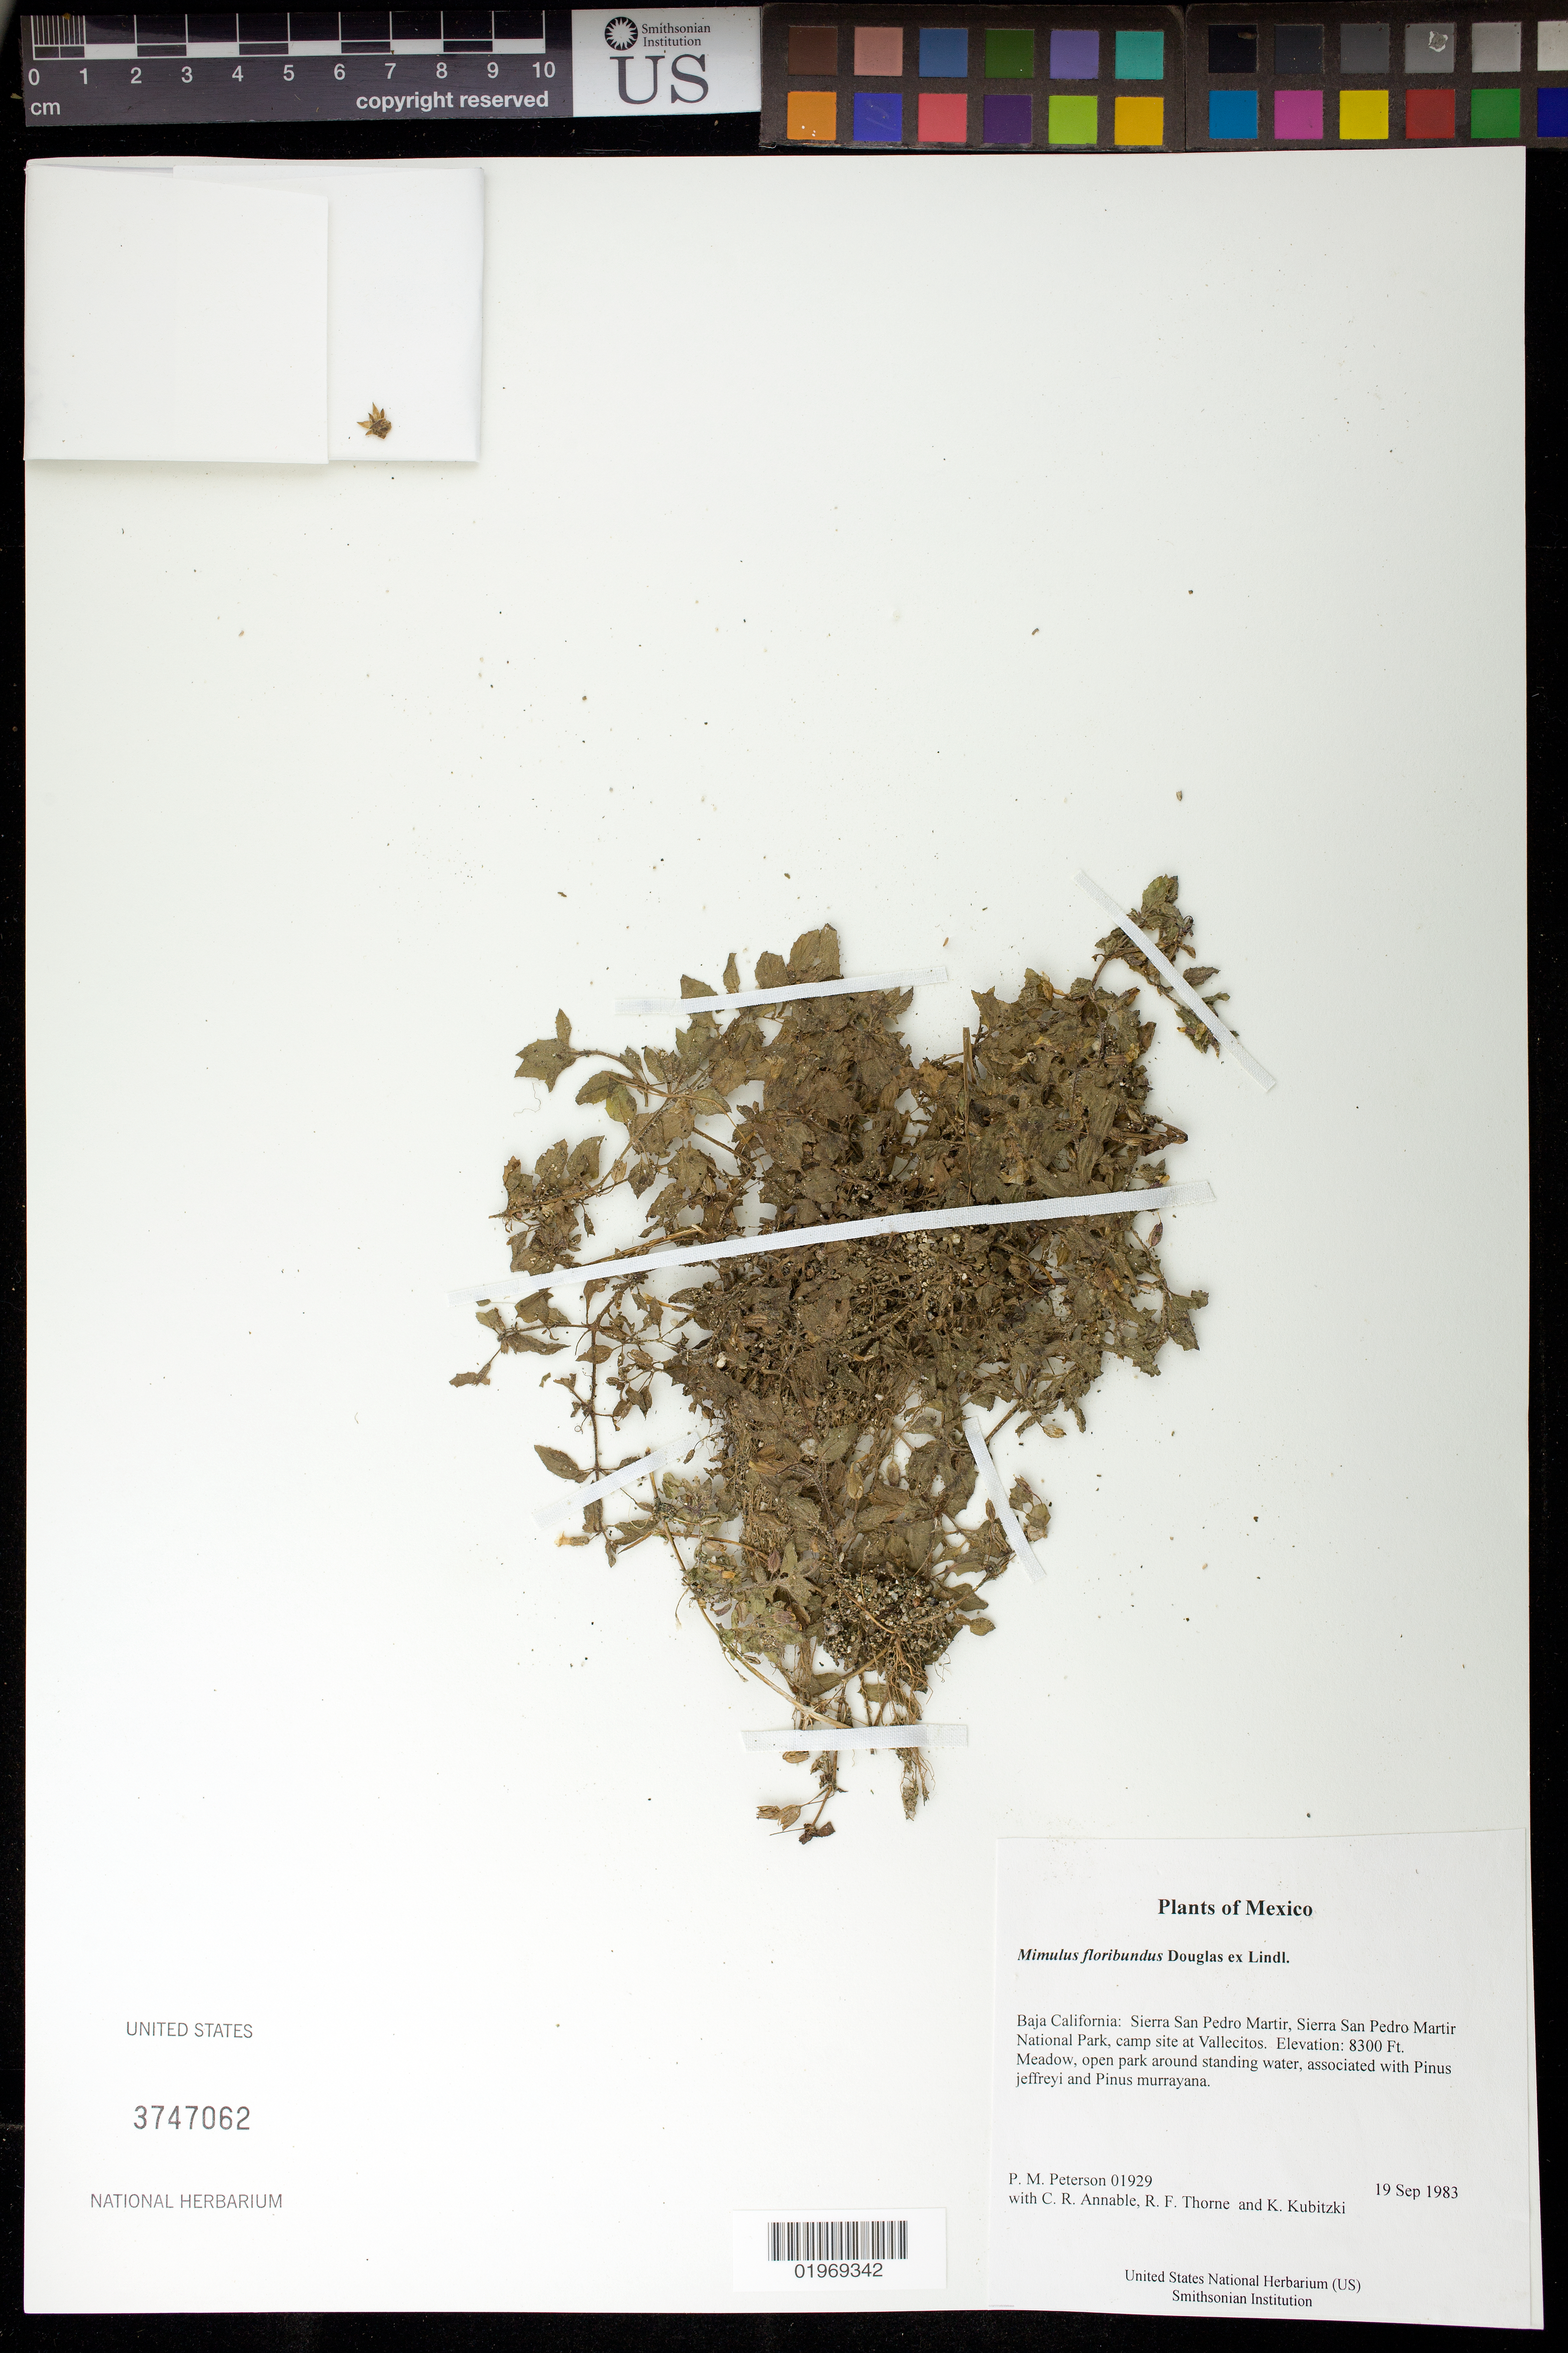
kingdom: Plantae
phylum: Tracheophyta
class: Magnoliopsida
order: Lamiales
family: Phrymaceae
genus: Mimulus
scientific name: Mimulus floribundus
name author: Douglas ex Lindl.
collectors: P. M. Peterson, C. R. Annable, R. F. Thorne & K. Kubitzki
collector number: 01929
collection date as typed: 19 Sep 1983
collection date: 1983-09-19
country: Mexico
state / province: Baja California Norte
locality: Sierra San Pedro Martir, Sierra San Pedro Martir National Park, camp site at Vallecitos.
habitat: Meadow, open park around standing water, associated with Pinus jeffreyi and Pinus murrayana.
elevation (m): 2530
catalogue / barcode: US 3747062